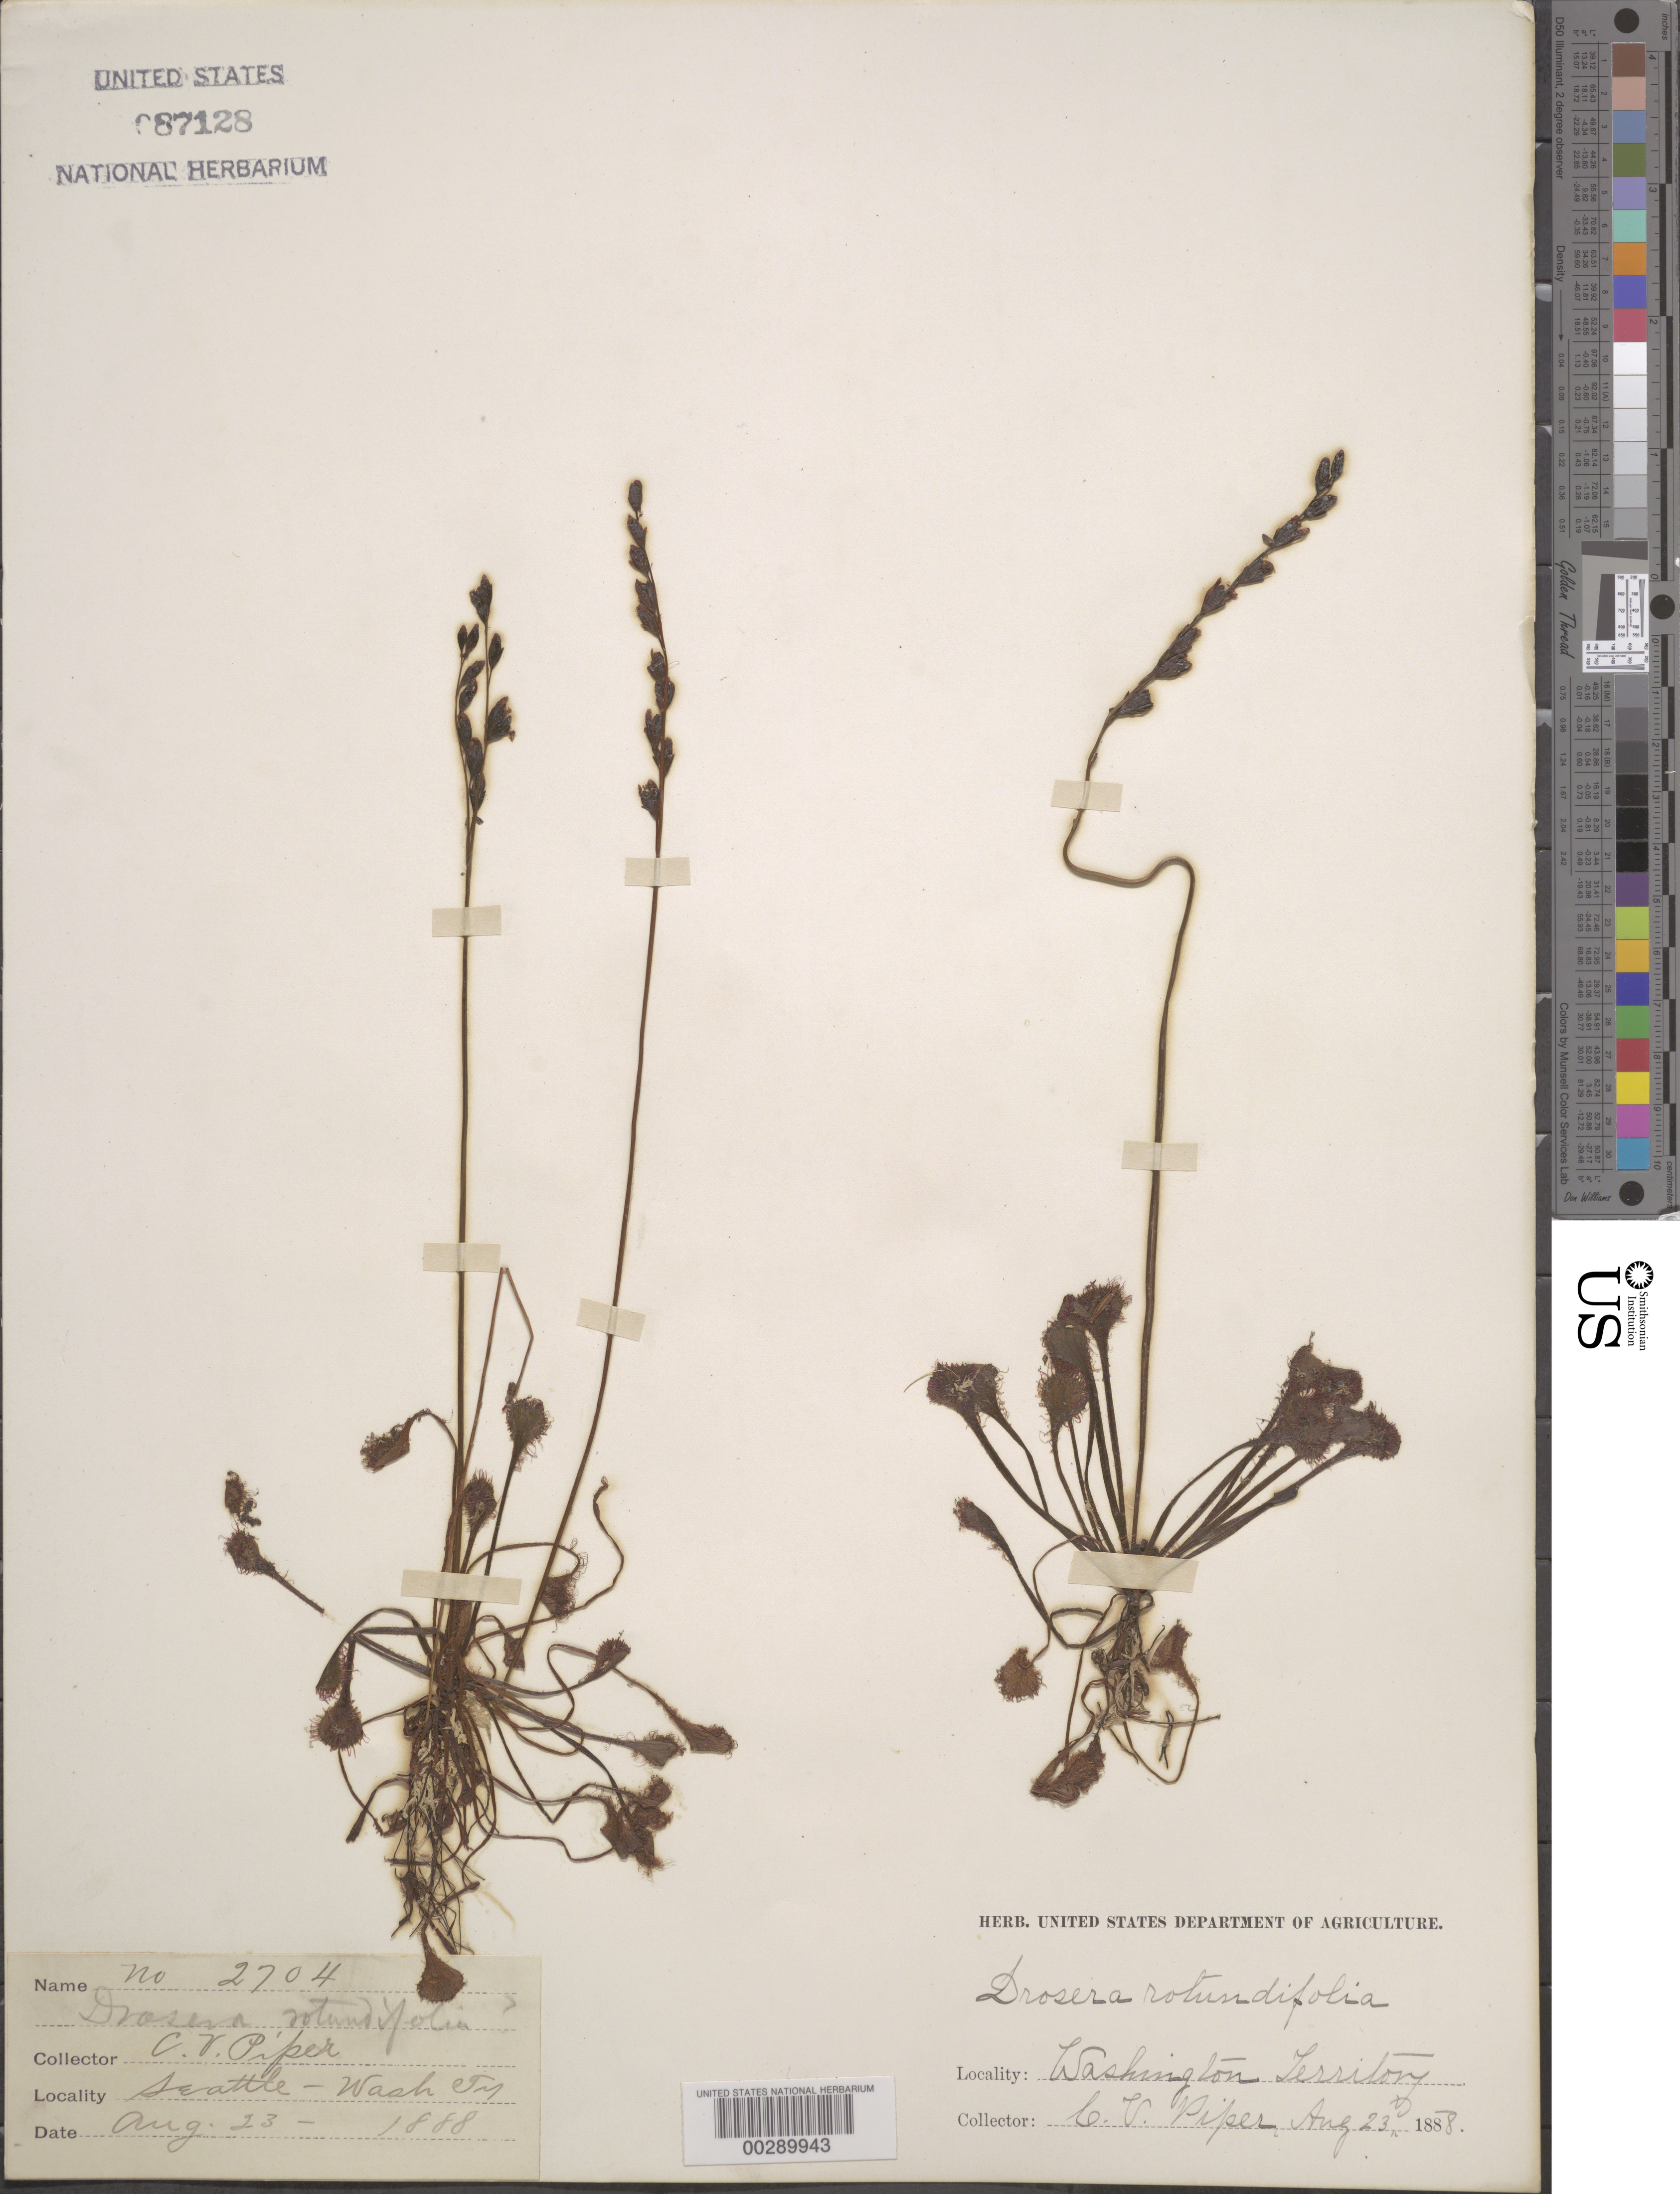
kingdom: Plantae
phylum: Tracheophyta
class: Magnoliopsida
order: Caryophyllales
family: Droseraceae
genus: Drosera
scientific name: Drosera rotundifolia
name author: L.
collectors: C. V. Piper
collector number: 2704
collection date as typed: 23 Aug 1888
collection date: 1888-08-23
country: United States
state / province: Washington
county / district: King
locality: Seattle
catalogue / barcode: US 87128